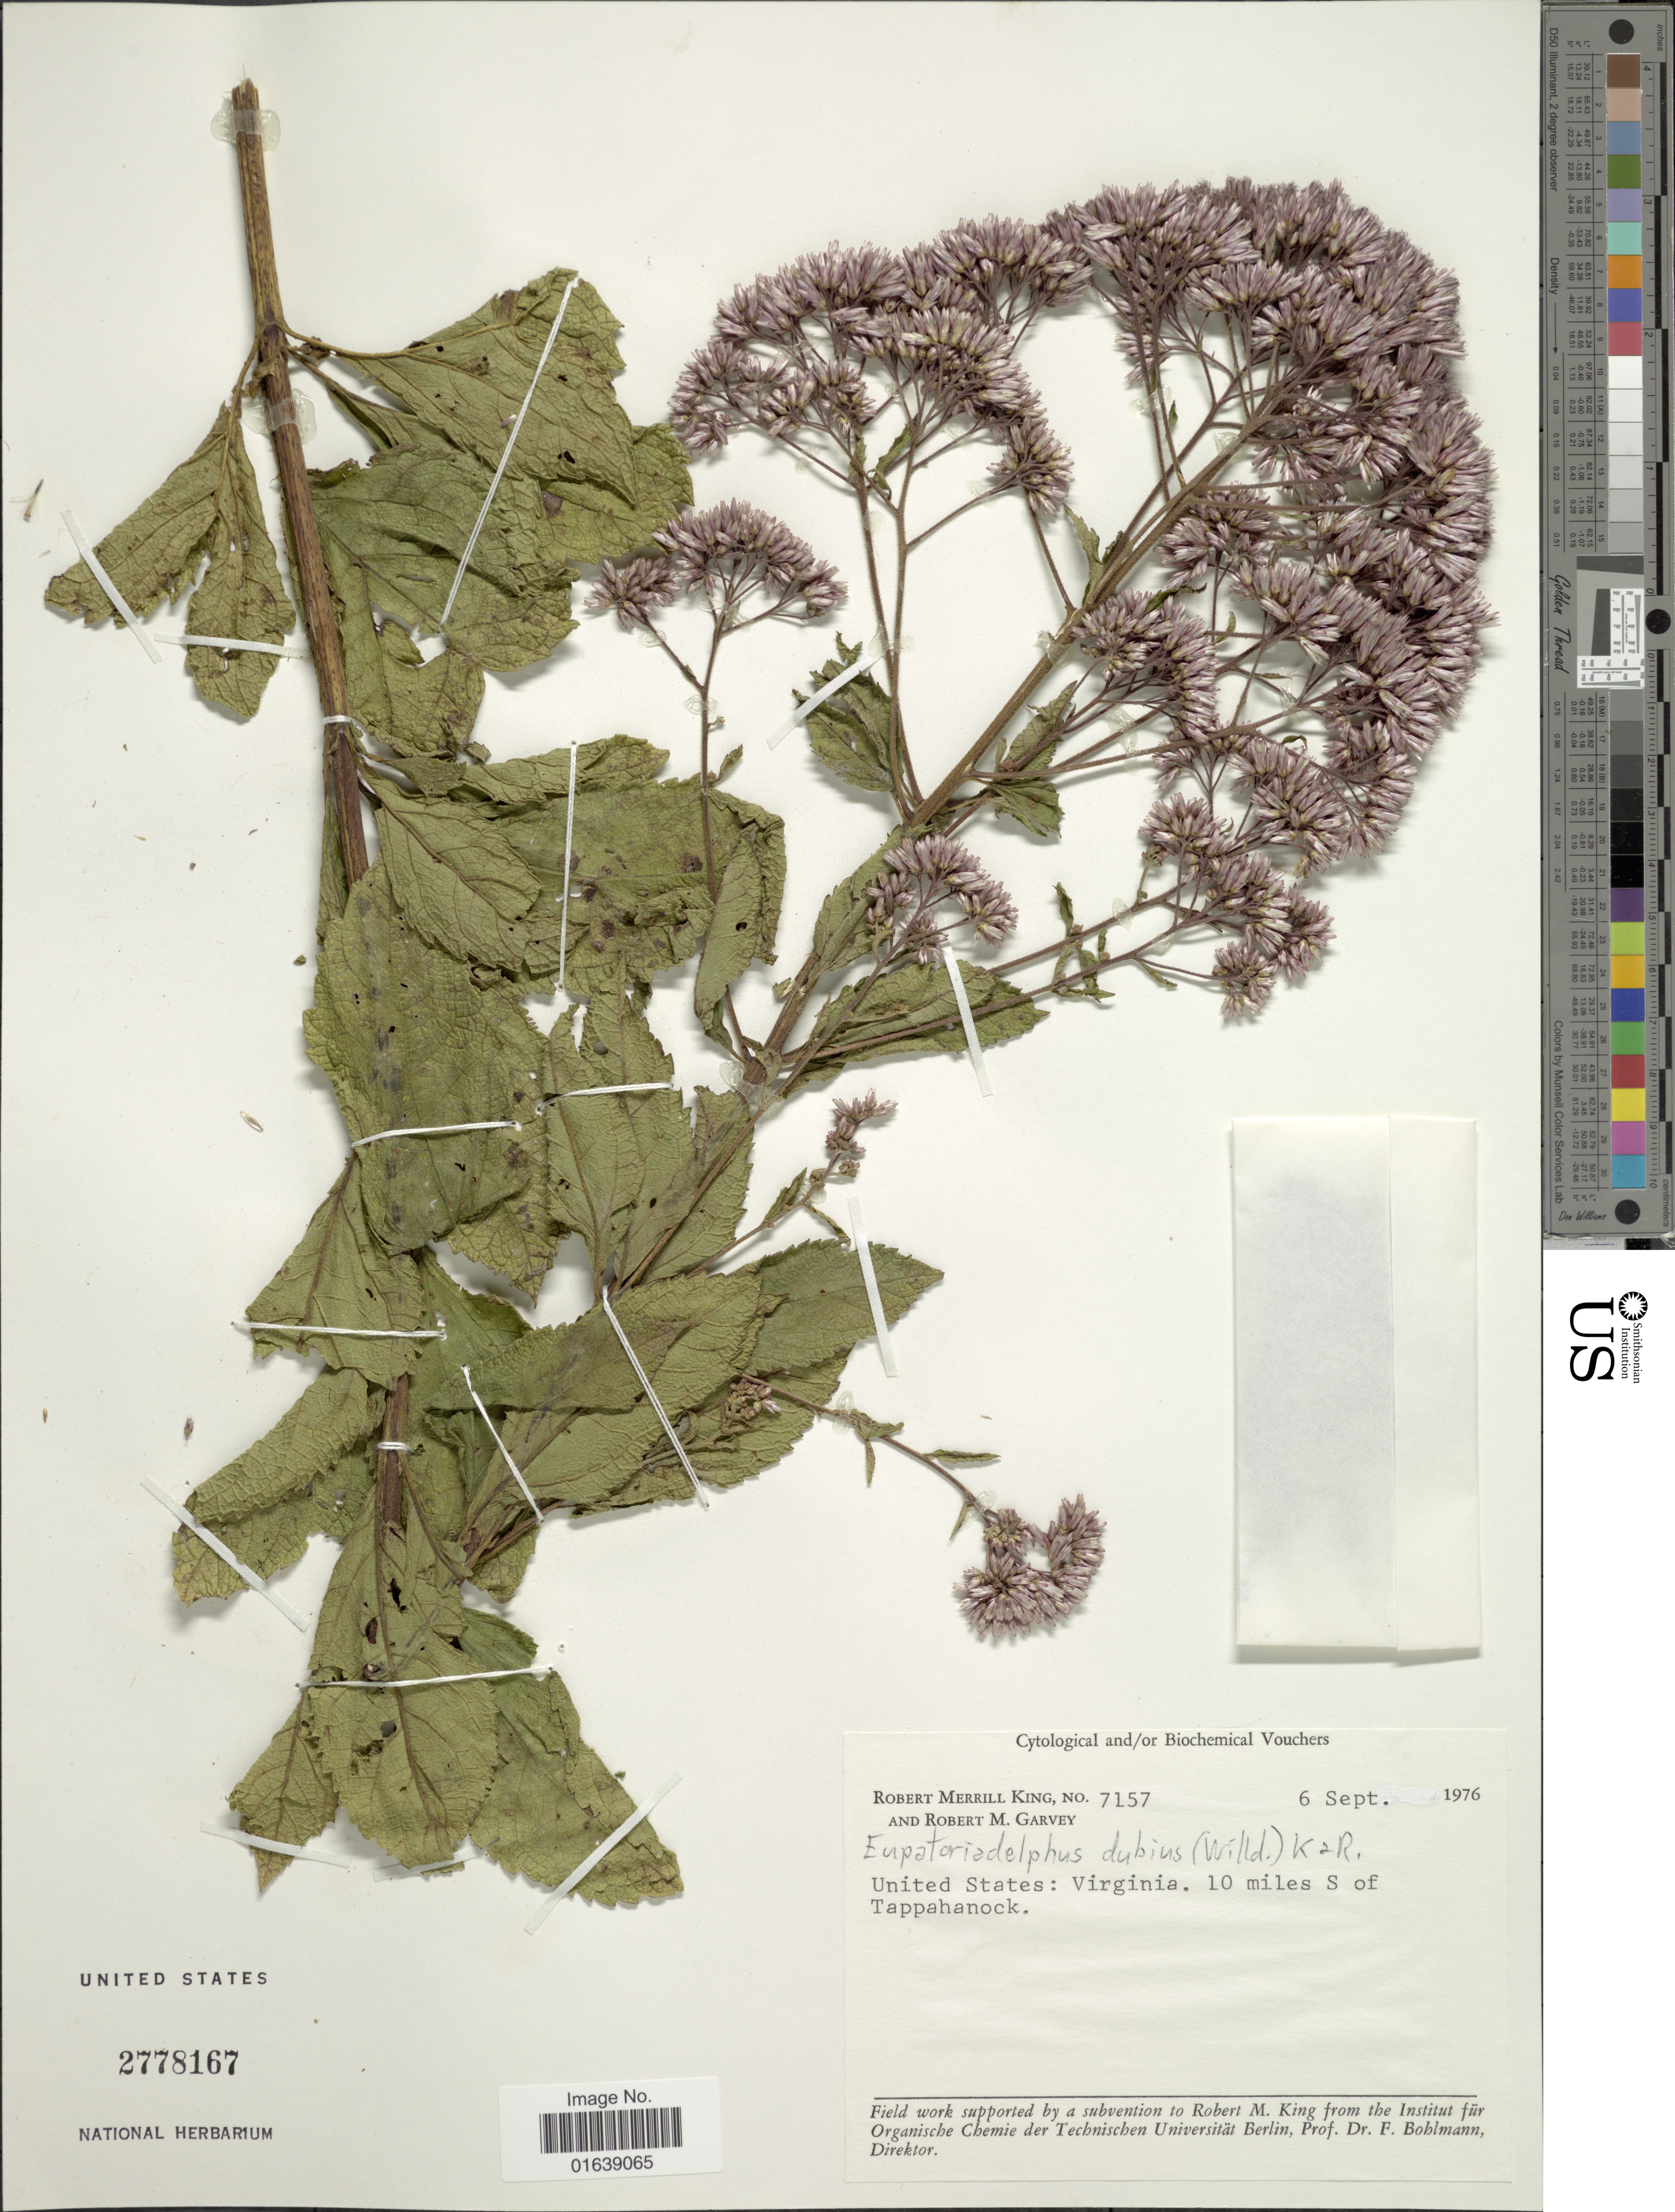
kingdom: Plantae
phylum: Tracheophyta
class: Magnoliopsida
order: Asterales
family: Asteraceae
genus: Eupatorium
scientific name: Eupatorium dubium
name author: Willd. ex Poir.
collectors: R. M. King & R. Garvey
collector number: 7157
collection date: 1976-09-06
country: United States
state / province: Virginia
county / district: Essex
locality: United States: Virginia. 10 miles S of Tappahanock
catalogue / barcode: US 2778167